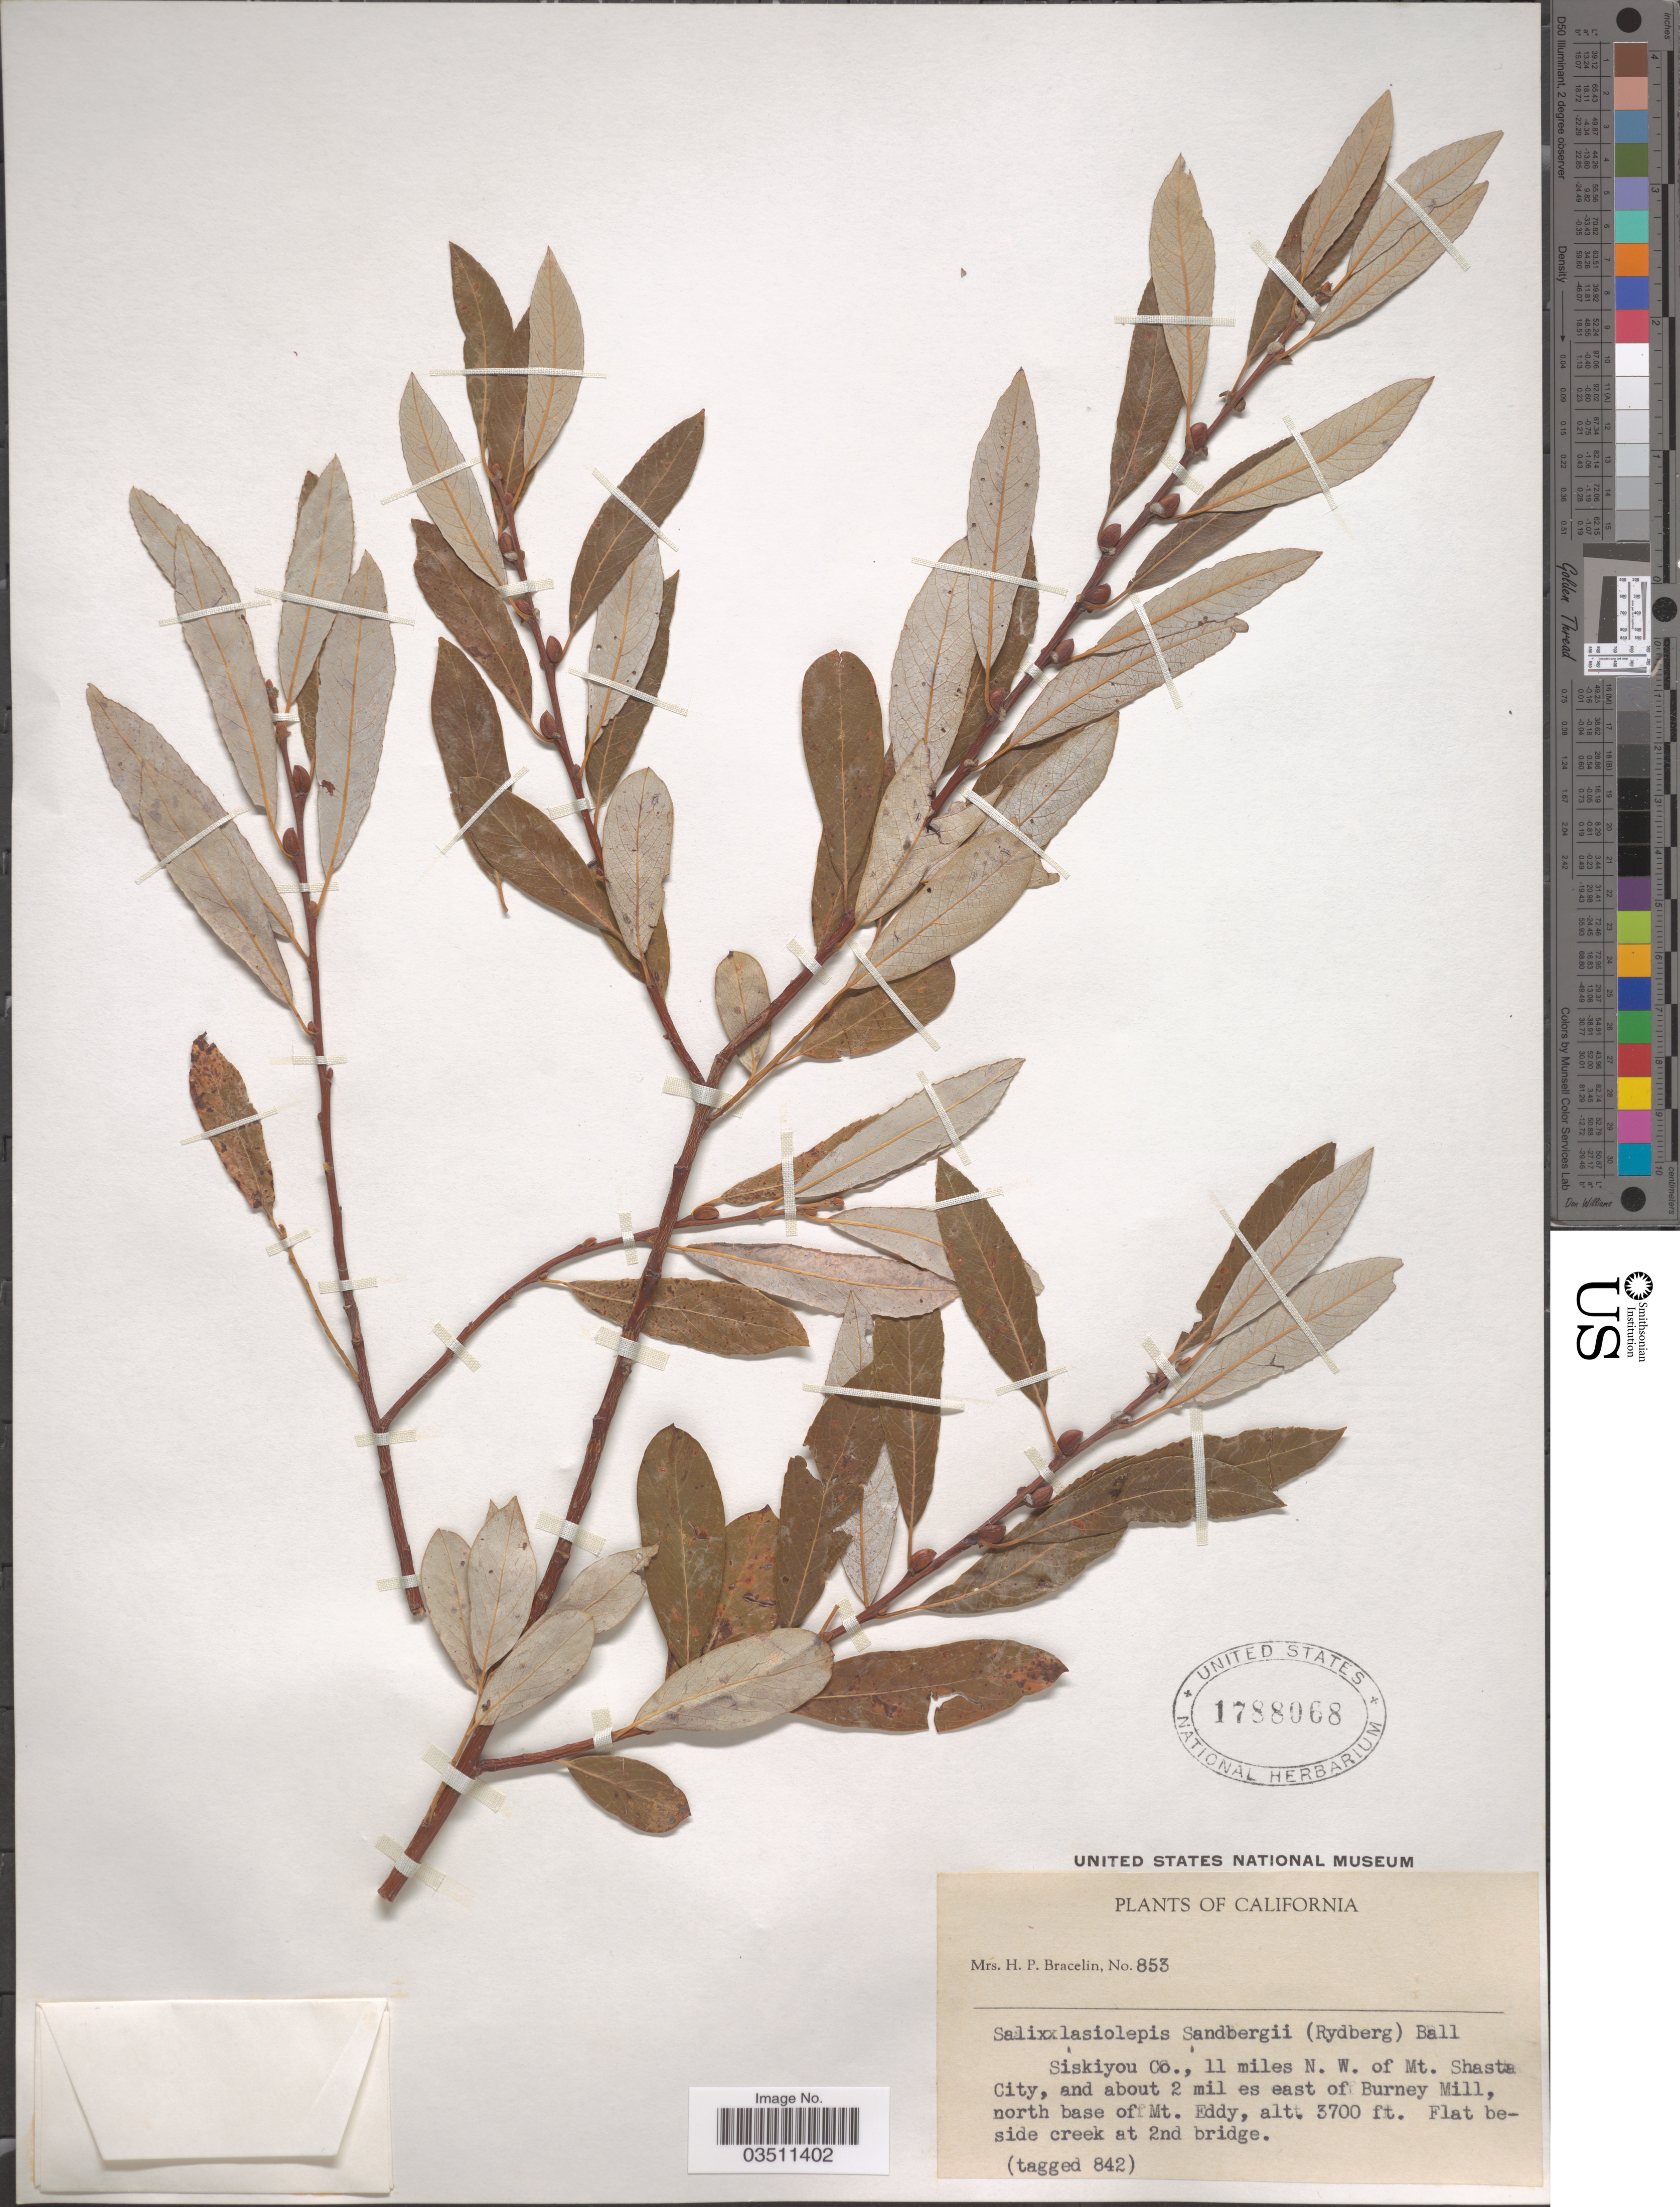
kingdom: Plantae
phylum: Tracheophyta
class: Magnoliopsida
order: Malpighiales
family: Salicaceae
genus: Salix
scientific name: Salix lasiolepis var. sandbergii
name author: (Rydb.) C.R. Ball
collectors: H. Bracelin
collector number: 853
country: United States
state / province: California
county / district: Siskiyou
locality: Siskiyou Co., 11 miles N.W. of Mt. Shasta City, and about 2 miles east of Burney Mill, north base of Mt. Eddy. Flat beside creek at second bridge.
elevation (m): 1128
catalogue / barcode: US 1788068